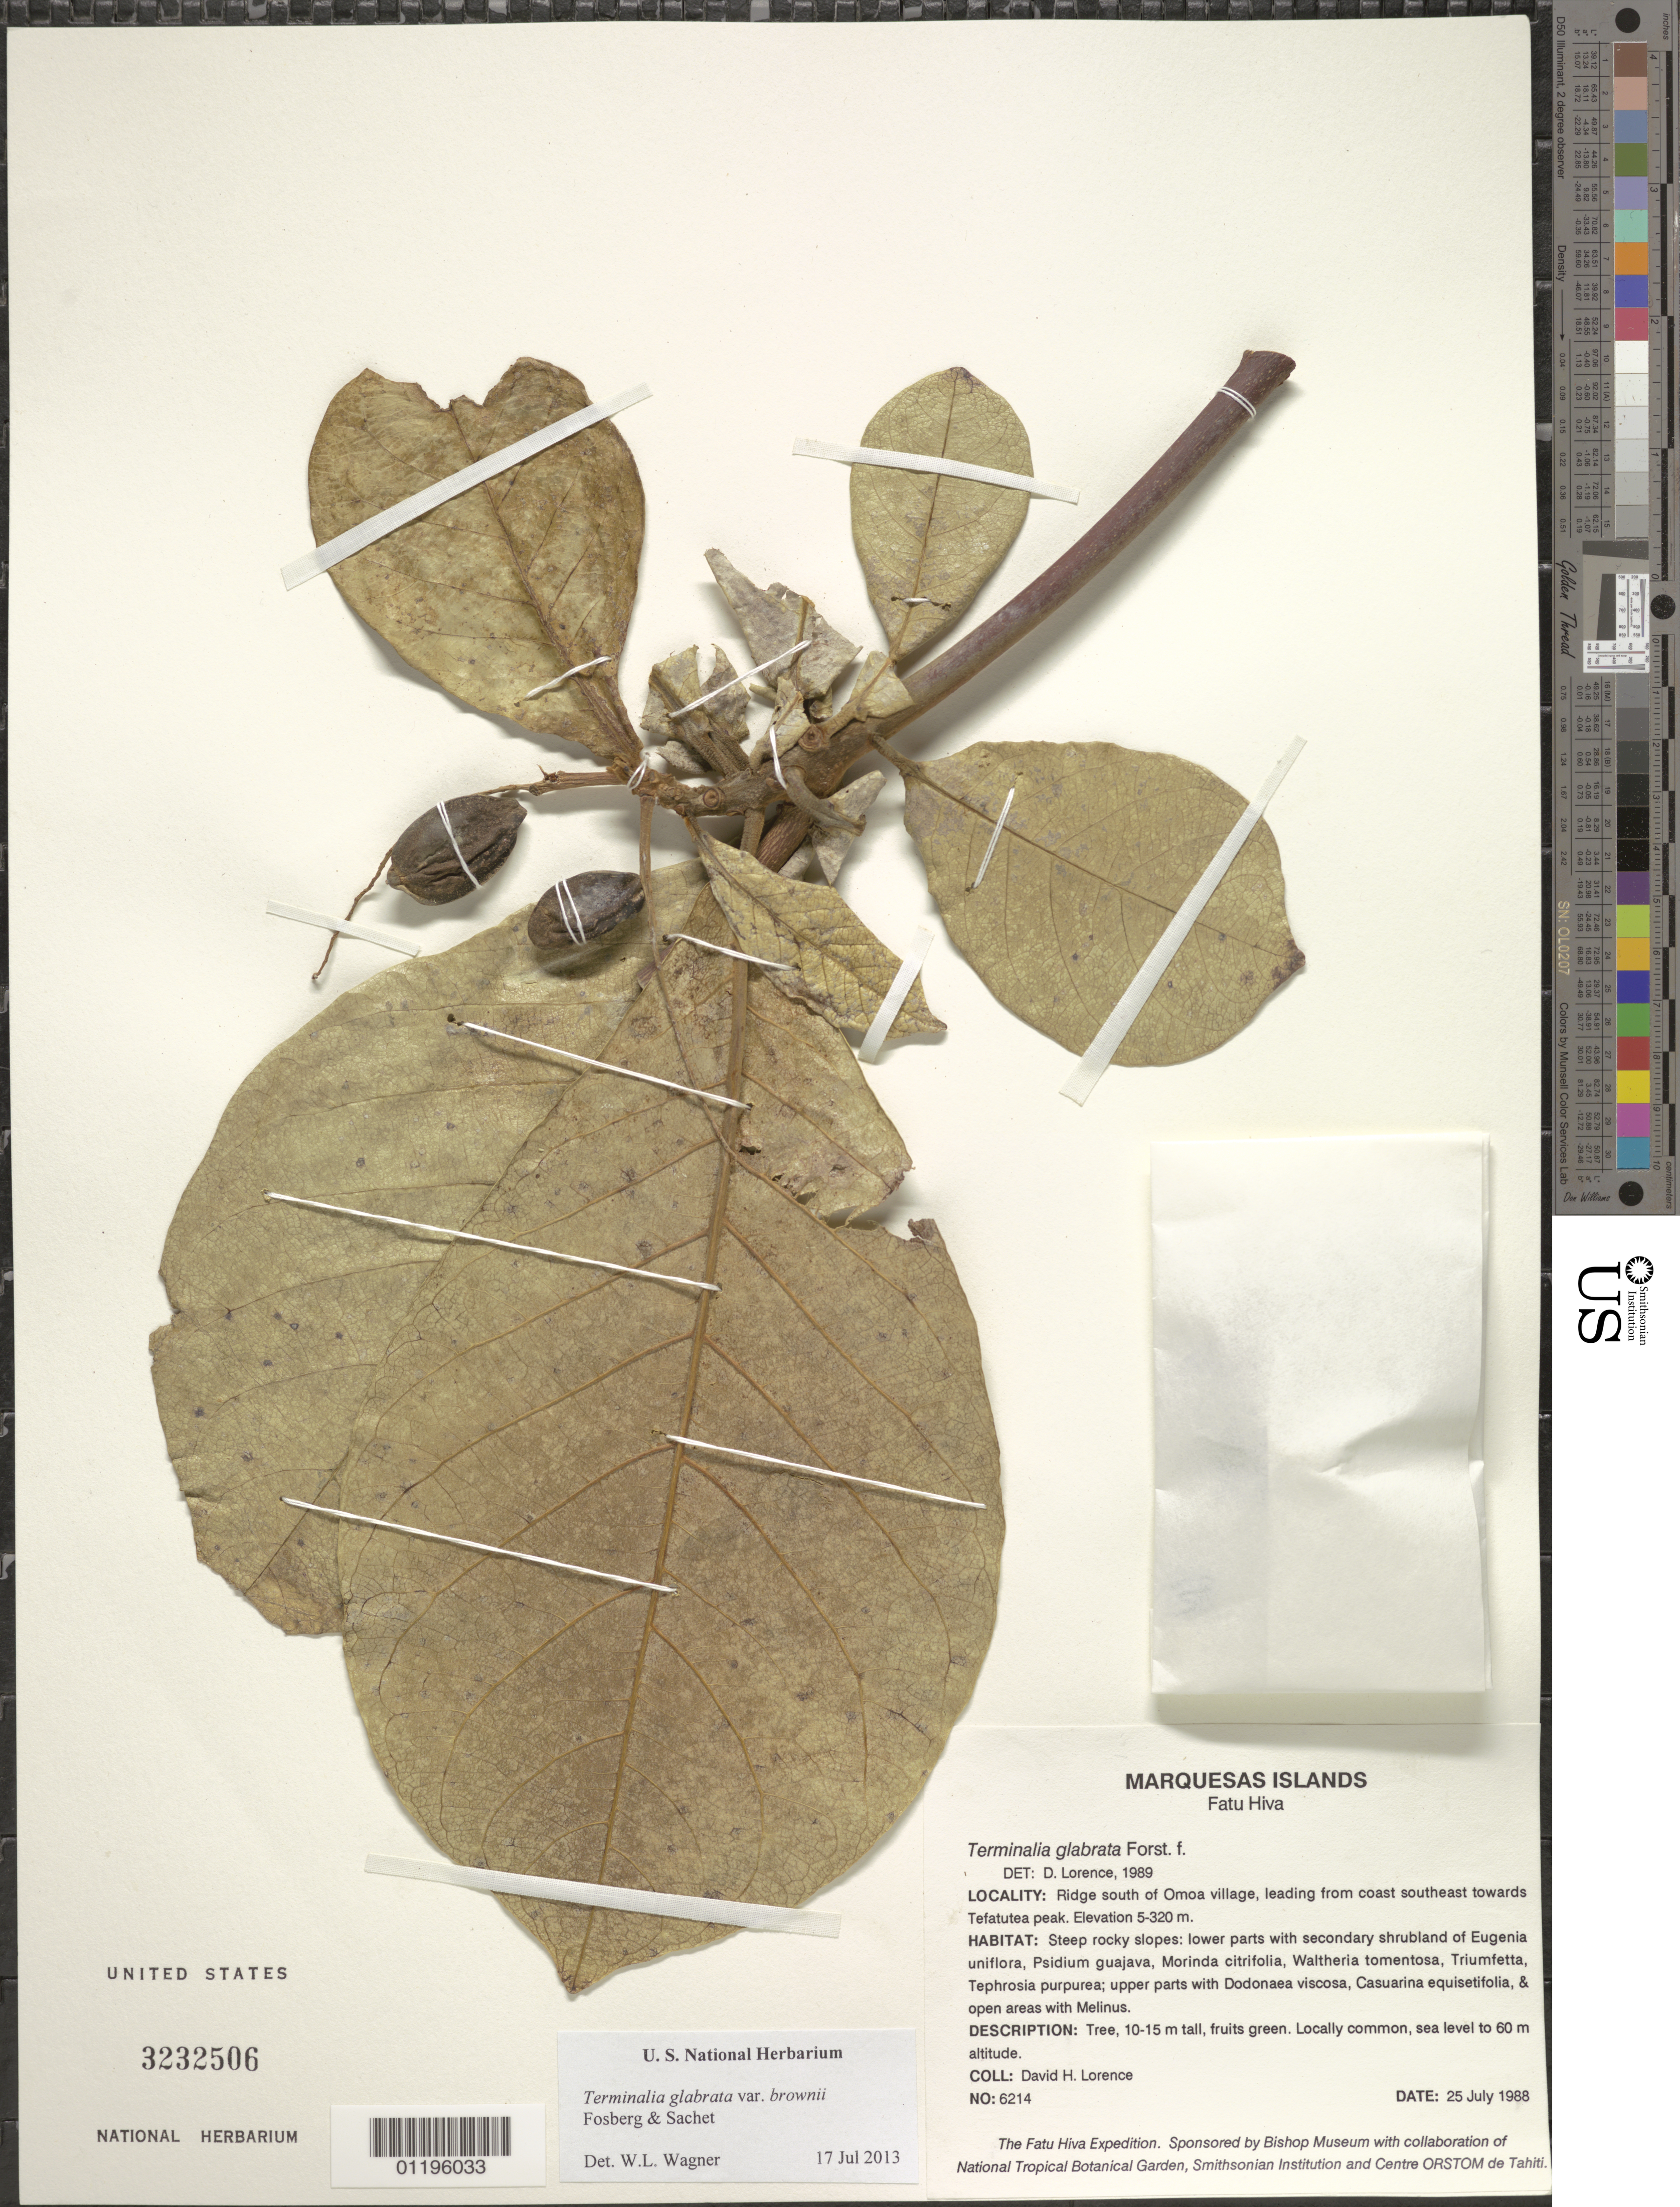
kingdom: Plantae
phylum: Tracheophyta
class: Magnoliopsida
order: Myrtales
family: Combretaceae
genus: Terminalia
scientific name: Terminalia glabrata var. brownii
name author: Fosberg & Sachet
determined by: Lorence, David H., (PTBG), National Tropical Botanical Garden (UNITED STATES)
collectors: D. Lorence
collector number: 6214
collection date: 1988-07-25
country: French Polynesia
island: Fatu Hiva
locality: Ridge S of 'Omo'a village, leading from coast SE towards Tefatutea peak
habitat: Steep rocky slopes, sea level to 60 m altitude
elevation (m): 5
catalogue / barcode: US 3232506